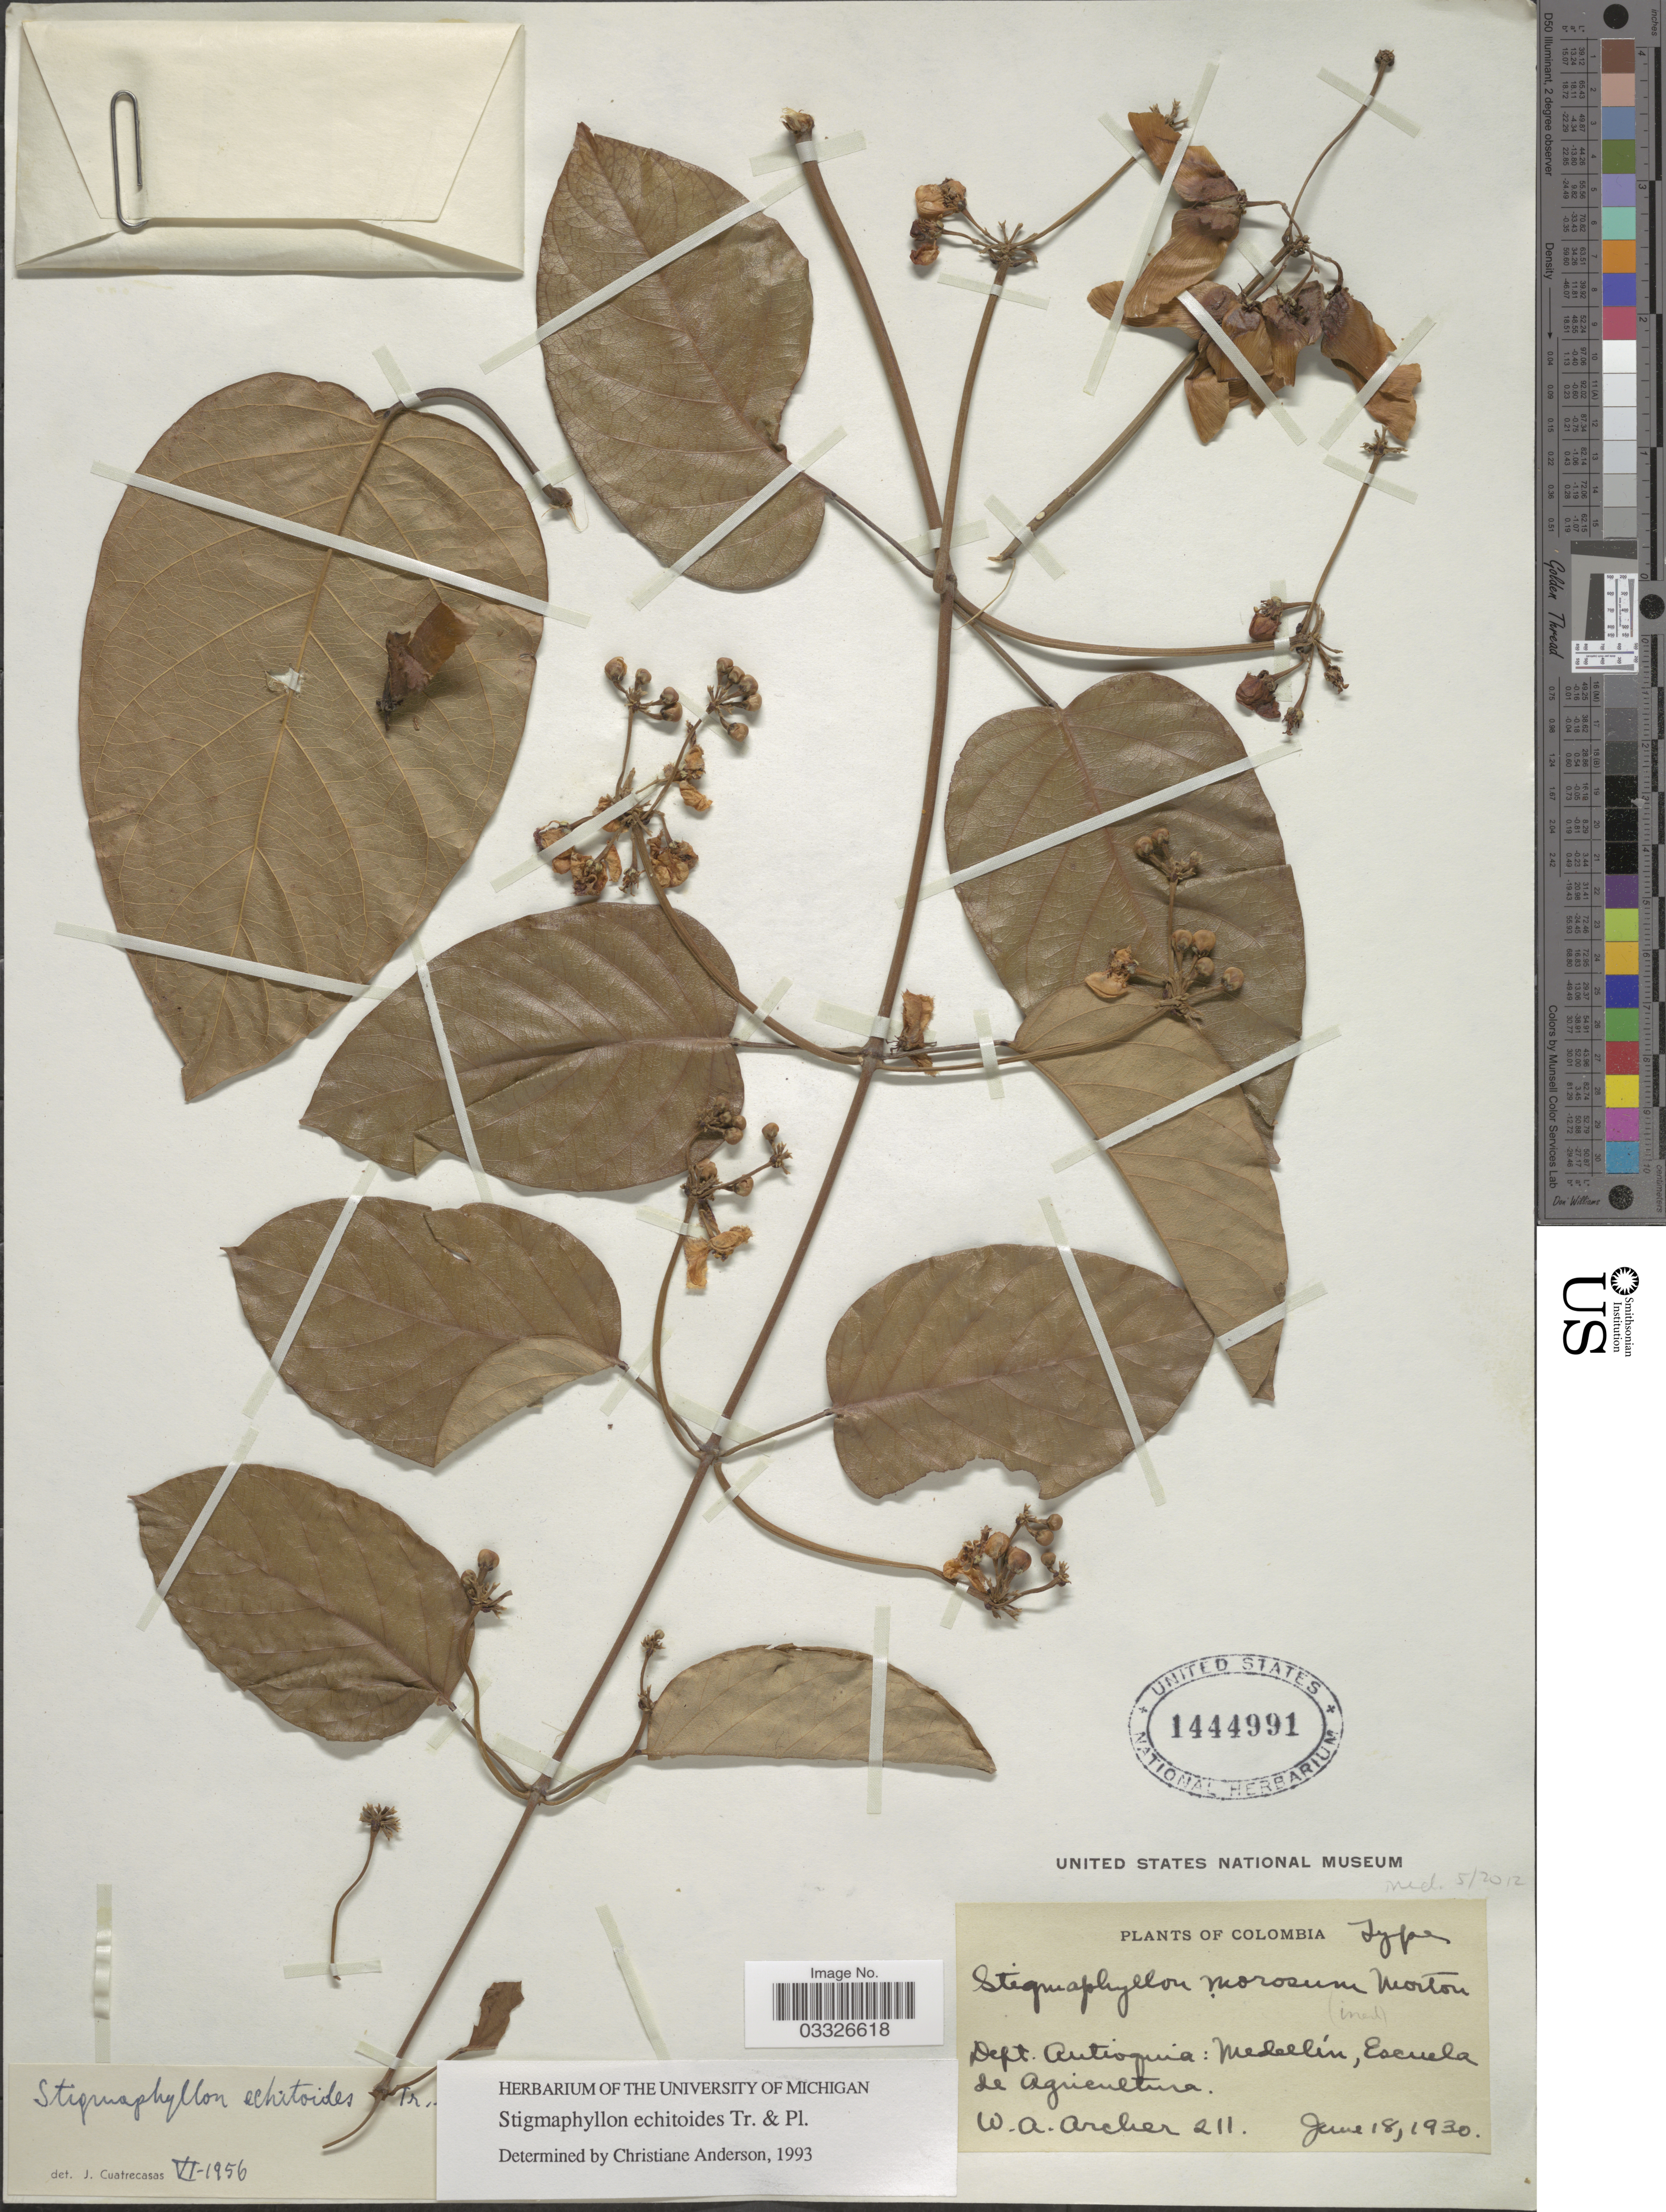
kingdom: Plantae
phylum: Tracheophyta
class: Magnoliopsida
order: Malpighiales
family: Malpighiaceae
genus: Stigmaphyllon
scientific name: Stigmaphyllon echitoides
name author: Triana & Planch.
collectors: W. Archer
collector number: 211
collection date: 1930-06-18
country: Colombia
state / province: Antioquia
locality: Dept. Antioquia: Medellín, Escuela de Agricultura.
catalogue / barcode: US 1444991